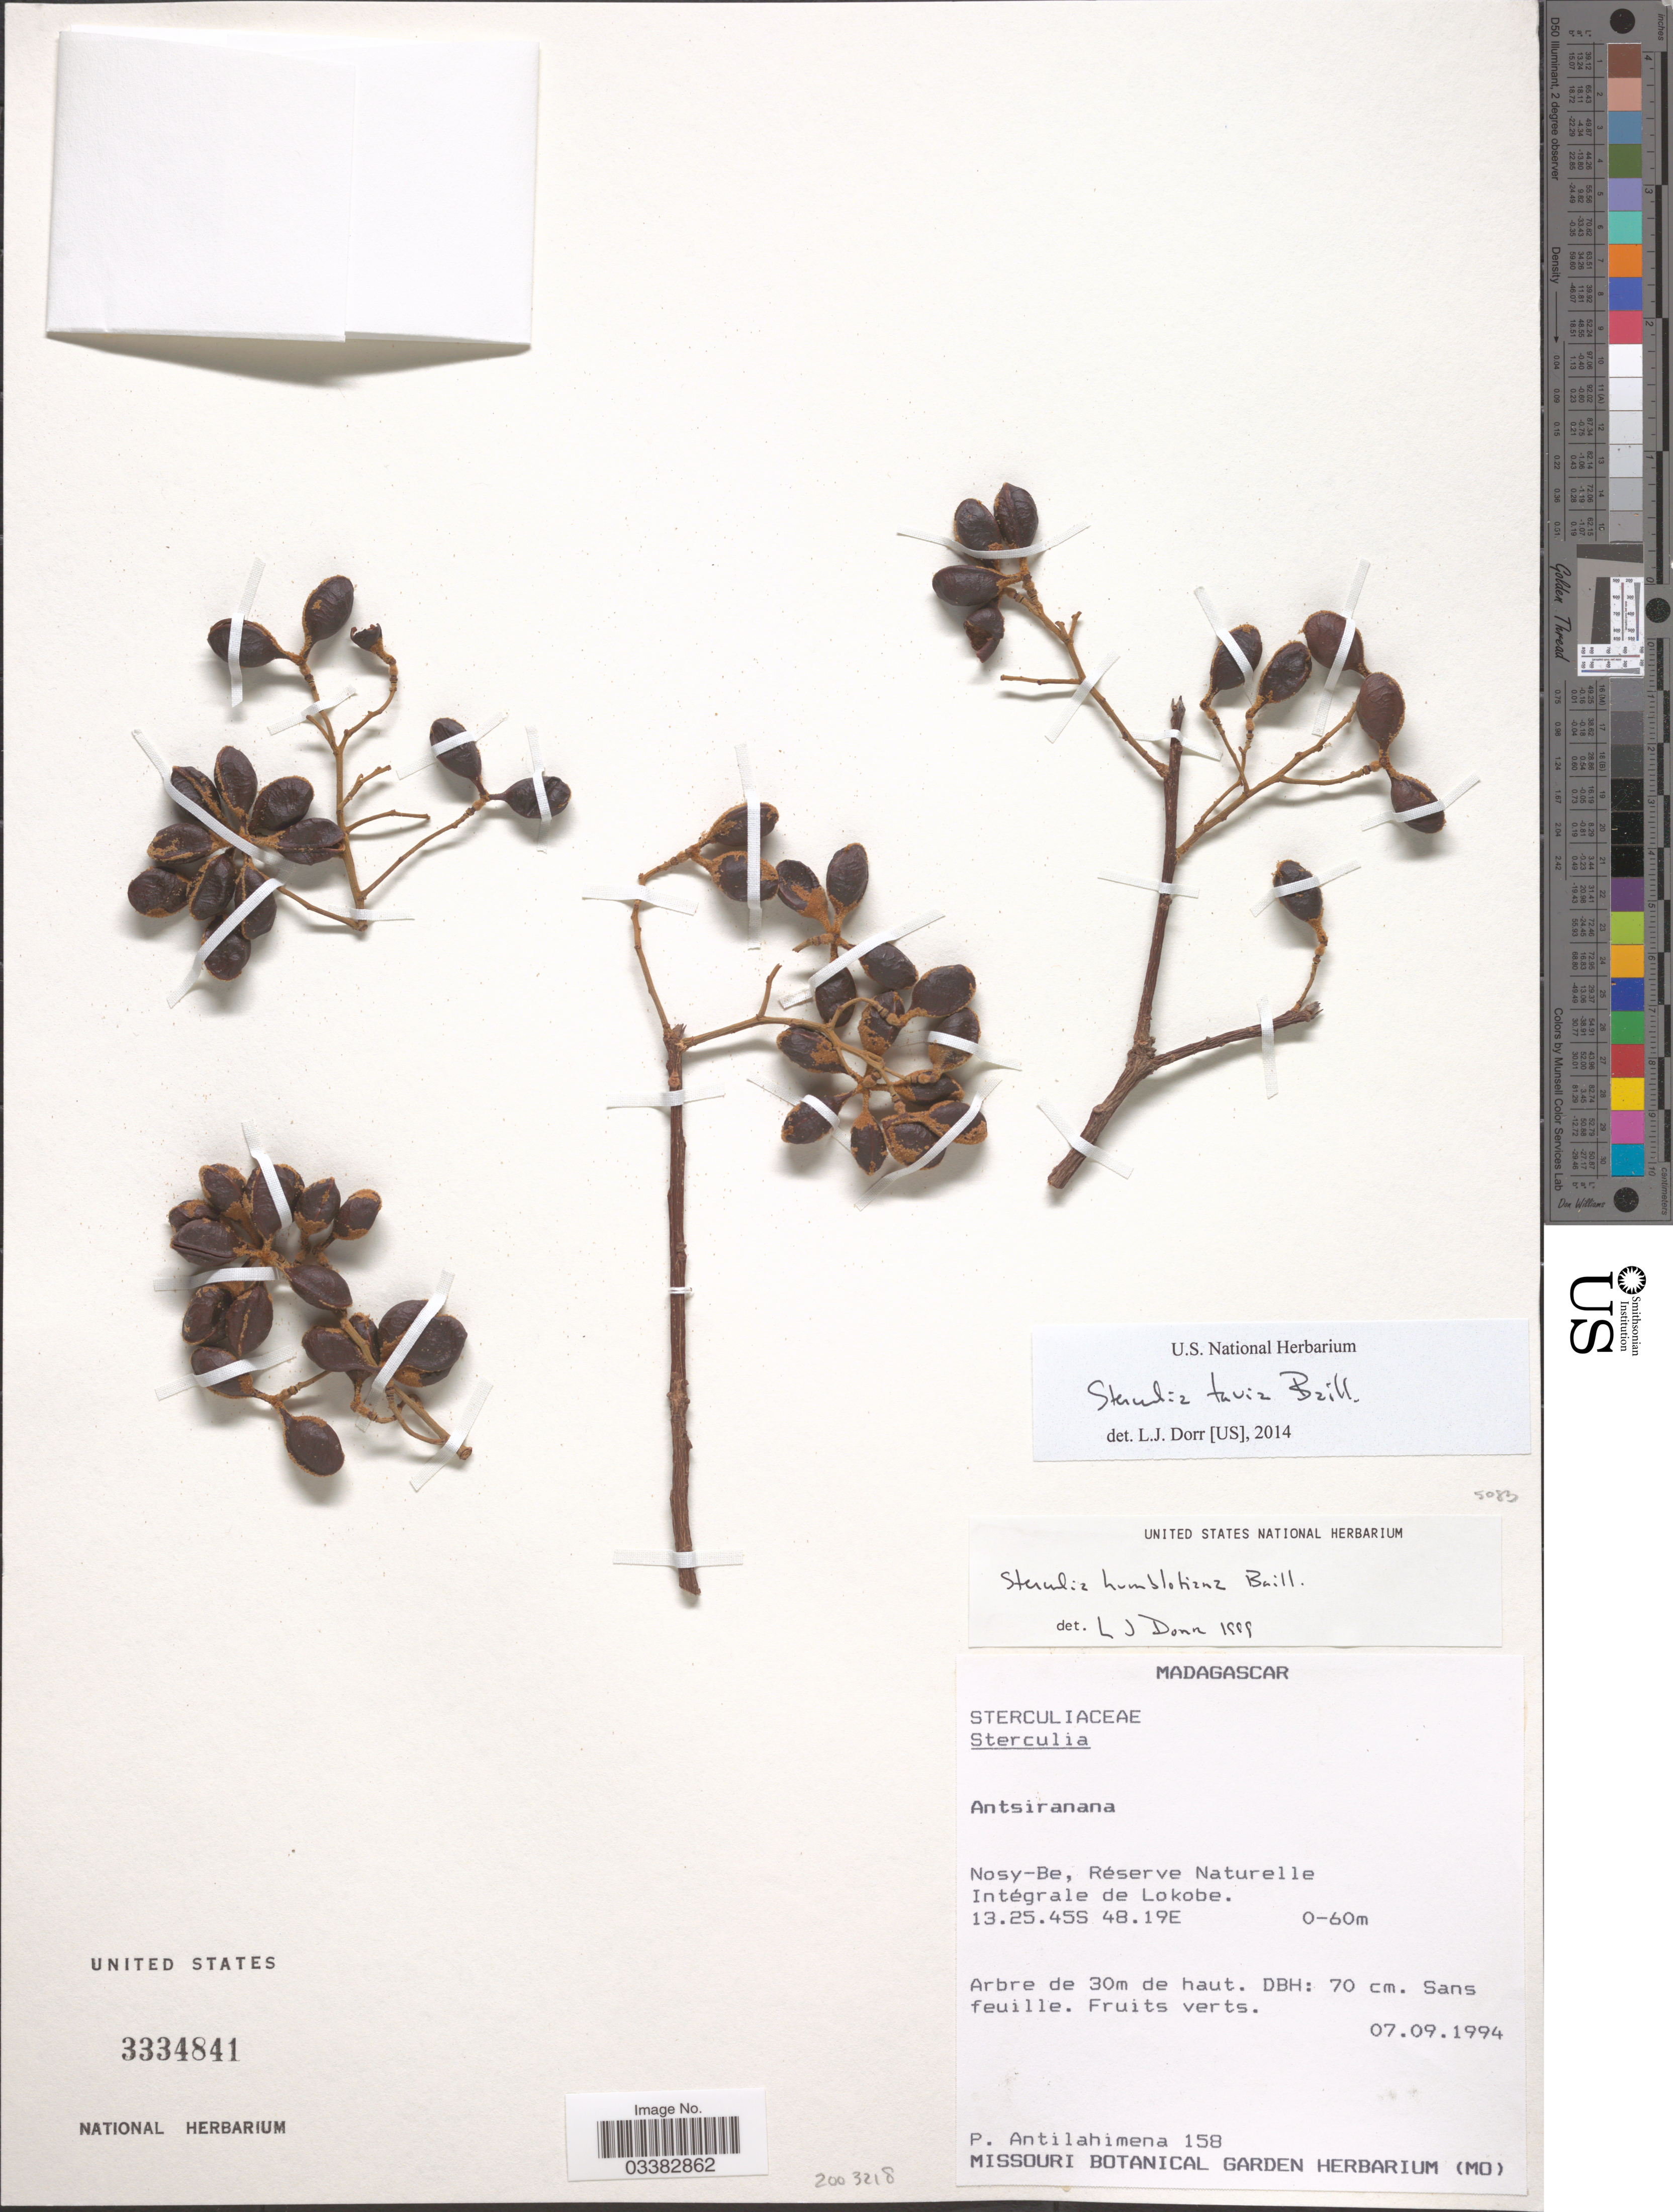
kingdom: Plantae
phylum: Tracheophyta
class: Magnoliopsida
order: Malvales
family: Malvaceae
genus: Sterculia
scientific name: Sterculia tavia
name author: Baill.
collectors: P. Antilahimena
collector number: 158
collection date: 1994-09-07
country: Madagascar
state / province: Diana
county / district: Nosy Be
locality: Nosy-Be, Réserve Naturelle. Intégrale de Lokobe.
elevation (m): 0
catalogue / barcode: US 3334841